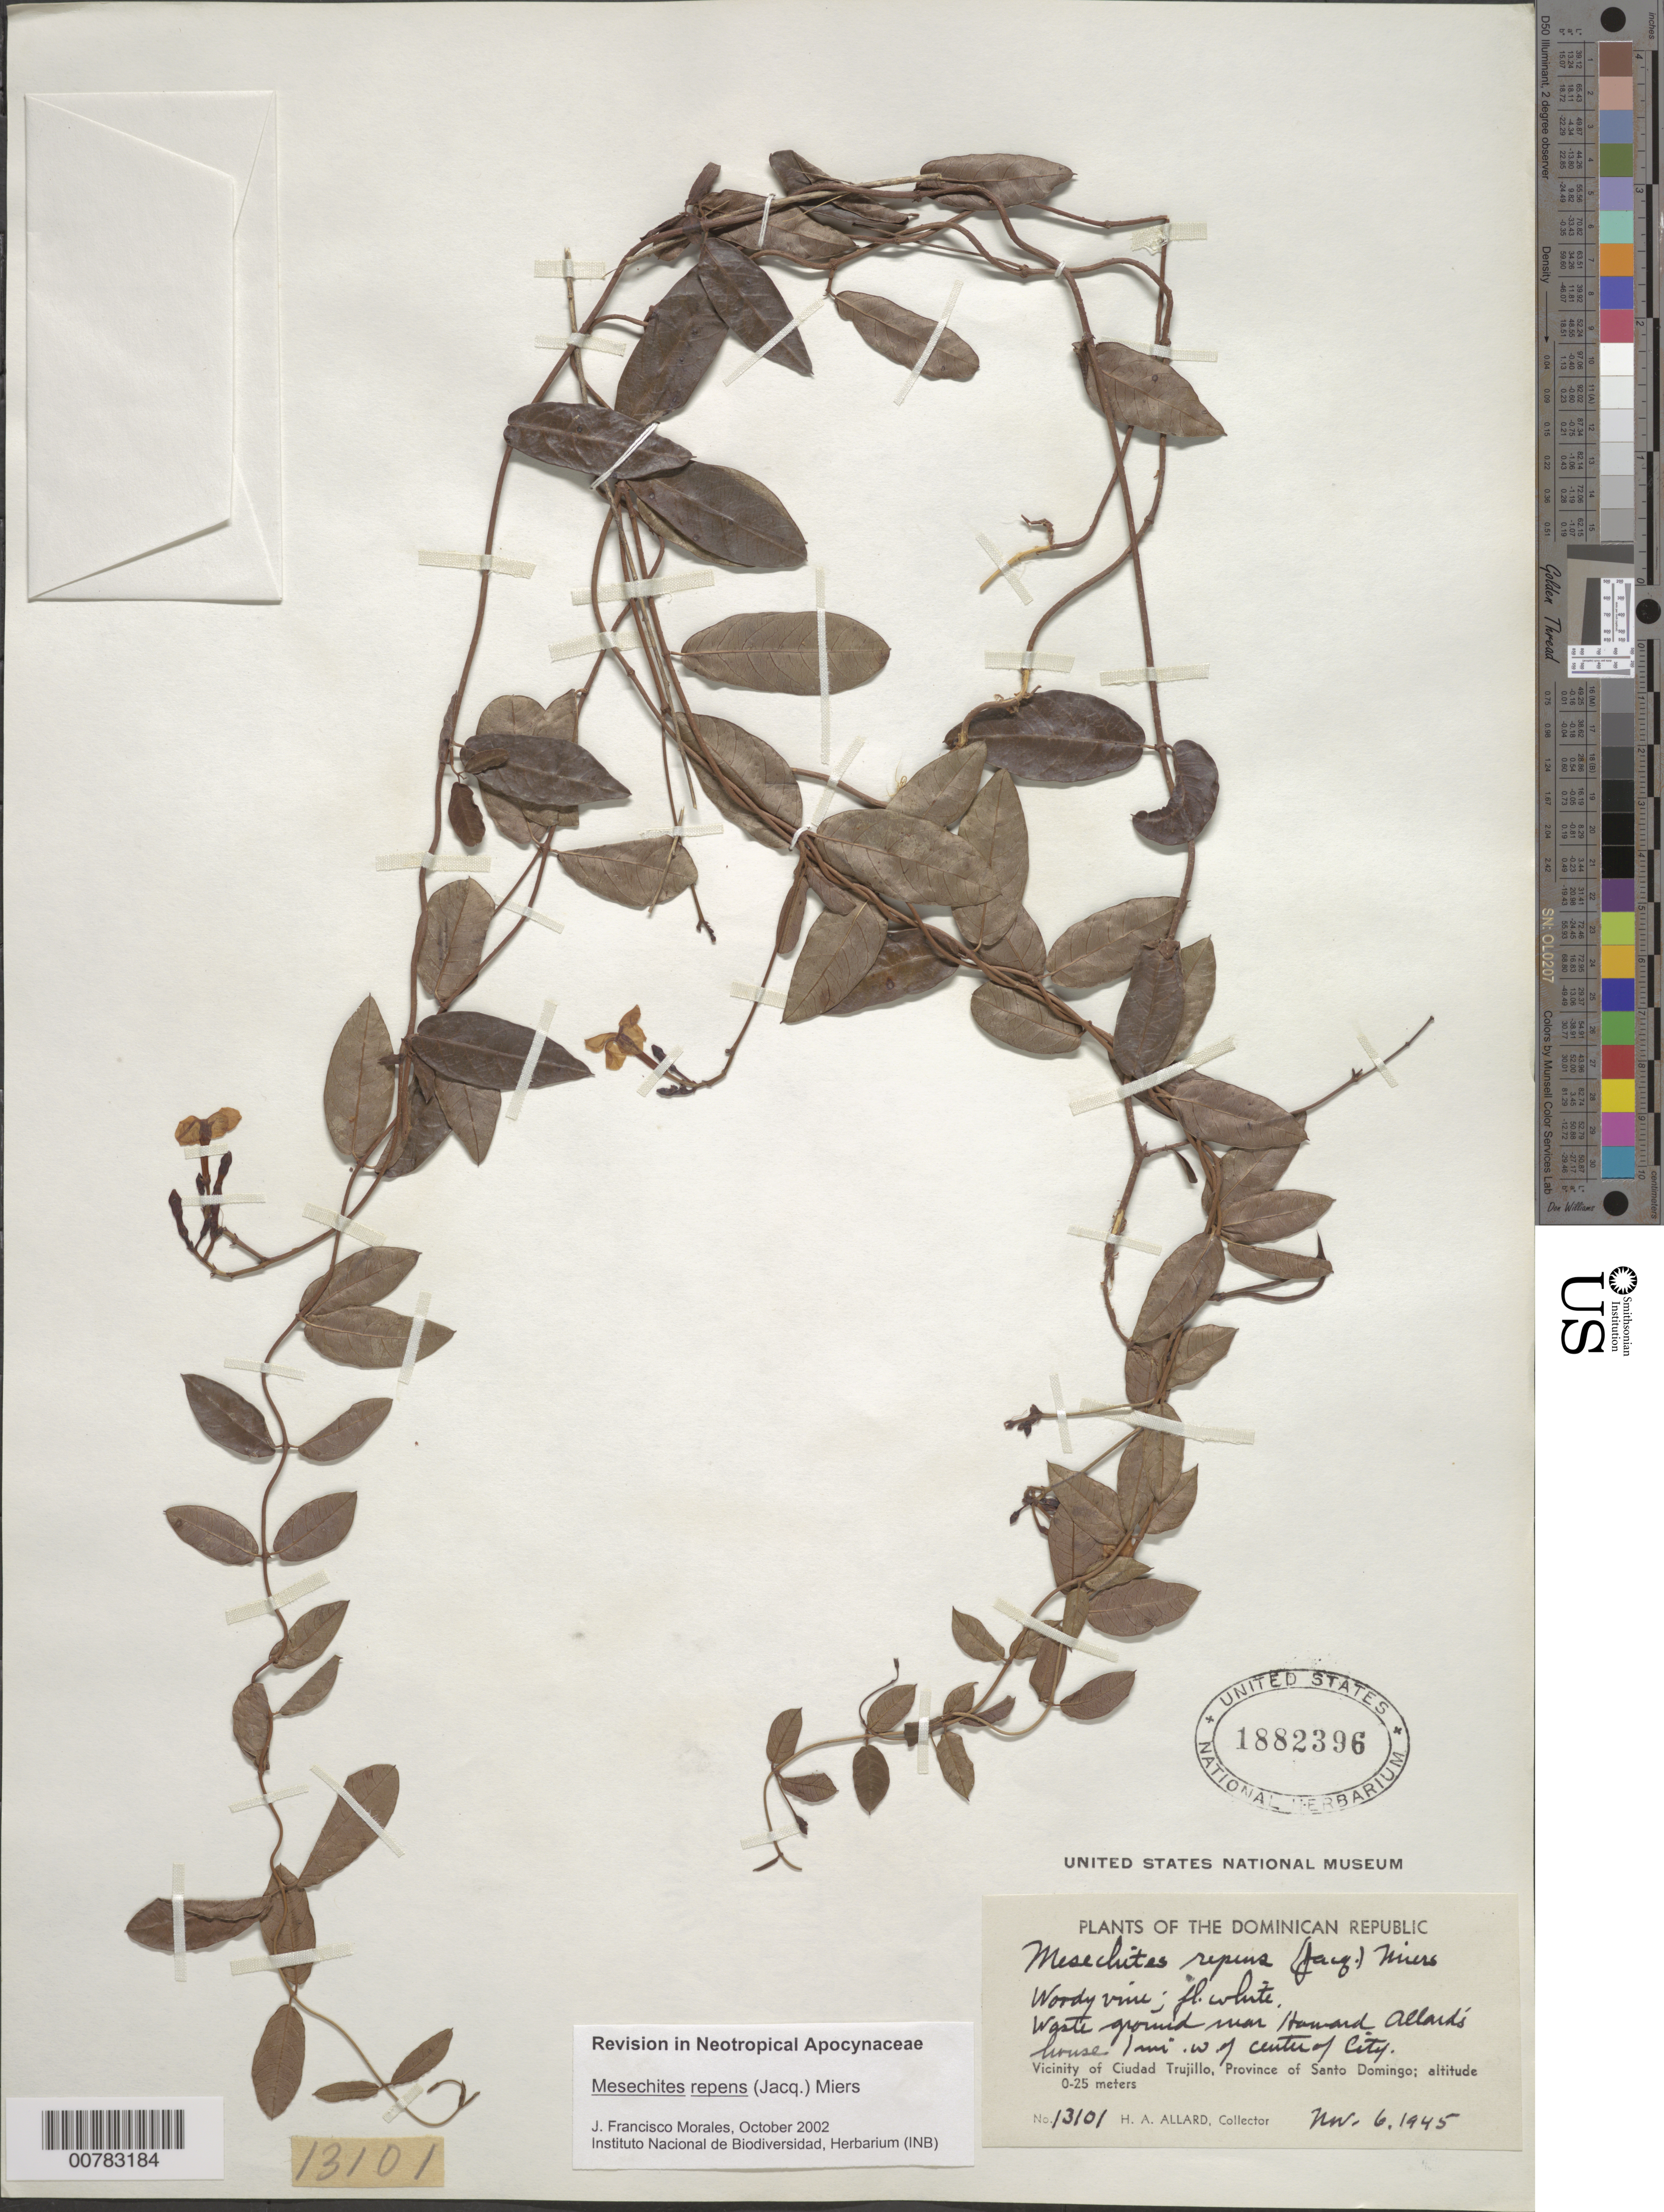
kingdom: Plantae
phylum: Tracheophyta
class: Magnoliopsida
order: Gentianales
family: Apocynaceae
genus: Mesechites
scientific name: Mesechites repens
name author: (Jacq.) Miers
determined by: Morales, J. F.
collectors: H. A. Allard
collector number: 13101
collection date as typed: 06 Nov 1945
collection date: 1945-11-06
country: Dominican Republic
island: Hispaniola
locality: Province of Santo Domingo, near Howard Allard's house, 1 mile west of center of city.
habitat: Waste ground.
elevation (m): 0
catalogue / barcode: US 1882396